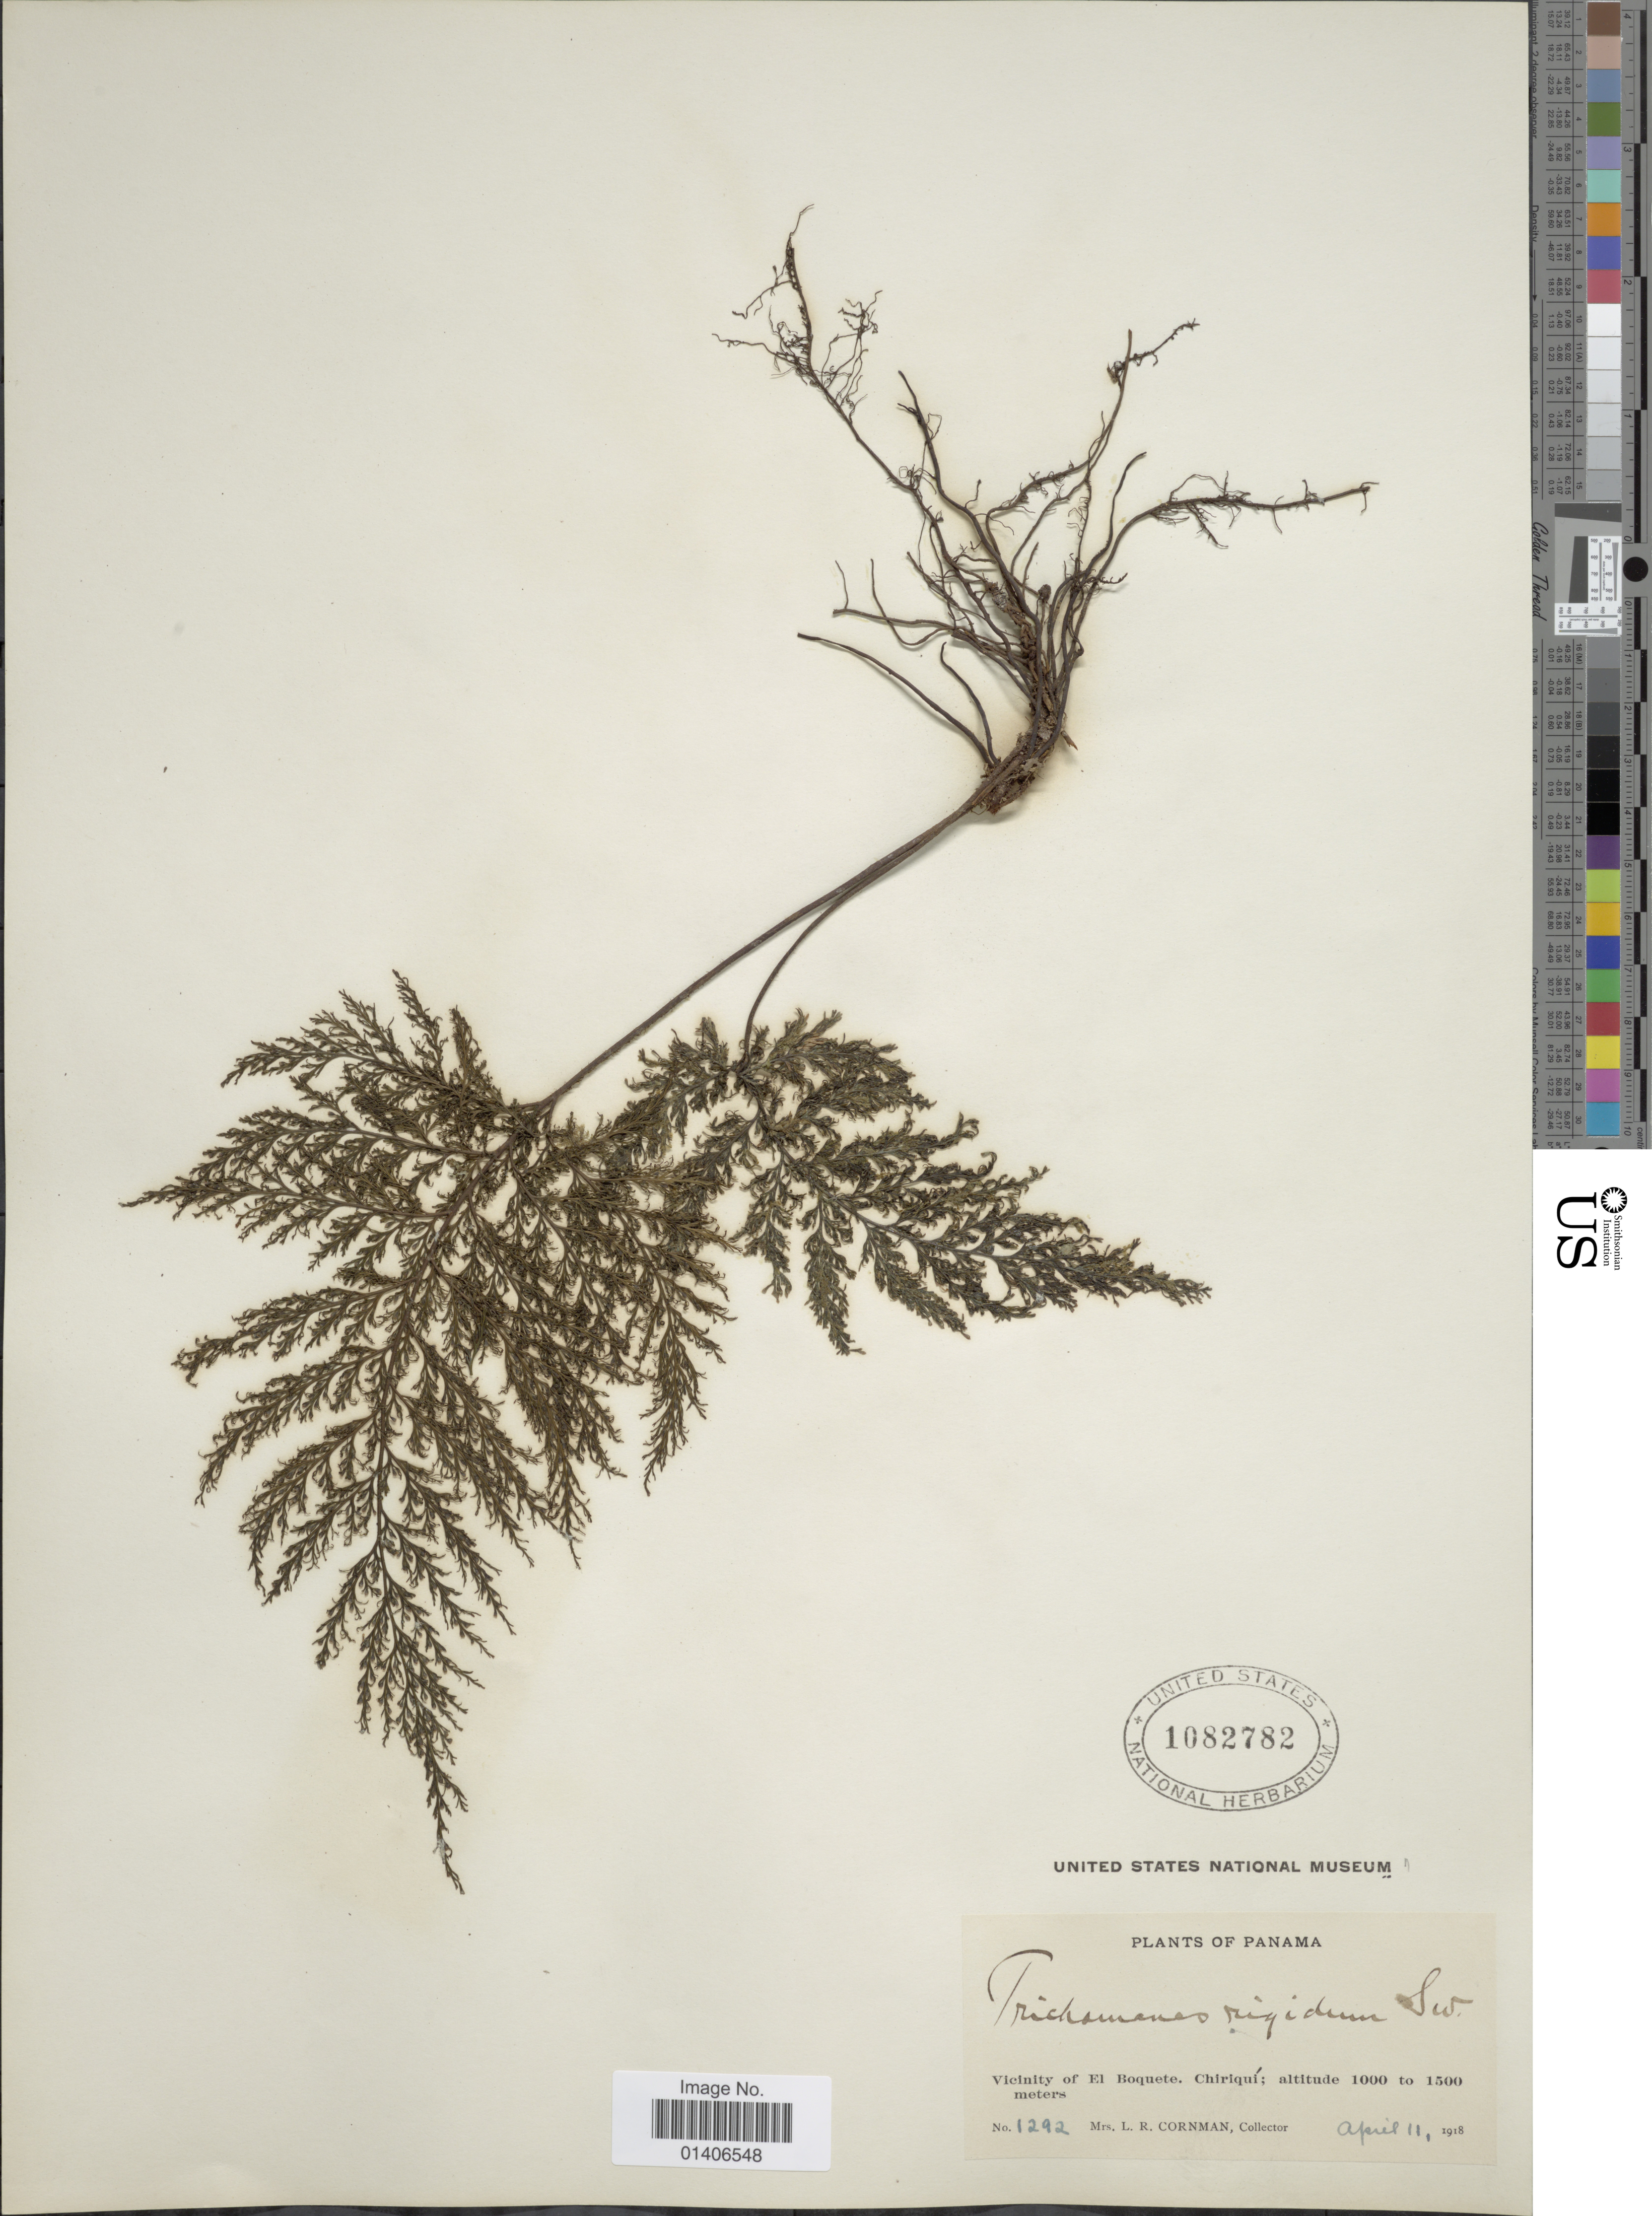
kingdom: Plantae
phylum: Tracheophyta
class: Polypodiopsida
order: Hymenophyllales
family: Hymenophyllaceae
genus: Abrodictyum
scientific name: Abrodictyum rigidum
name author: (Sw.) Ebihara & Dubuisson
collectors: L. Cornman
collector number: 1292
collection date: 1918-04-11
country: Panama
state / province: Chiriqui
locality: Vicinity of El Boquete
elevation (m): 1000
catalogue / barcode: US 1082782